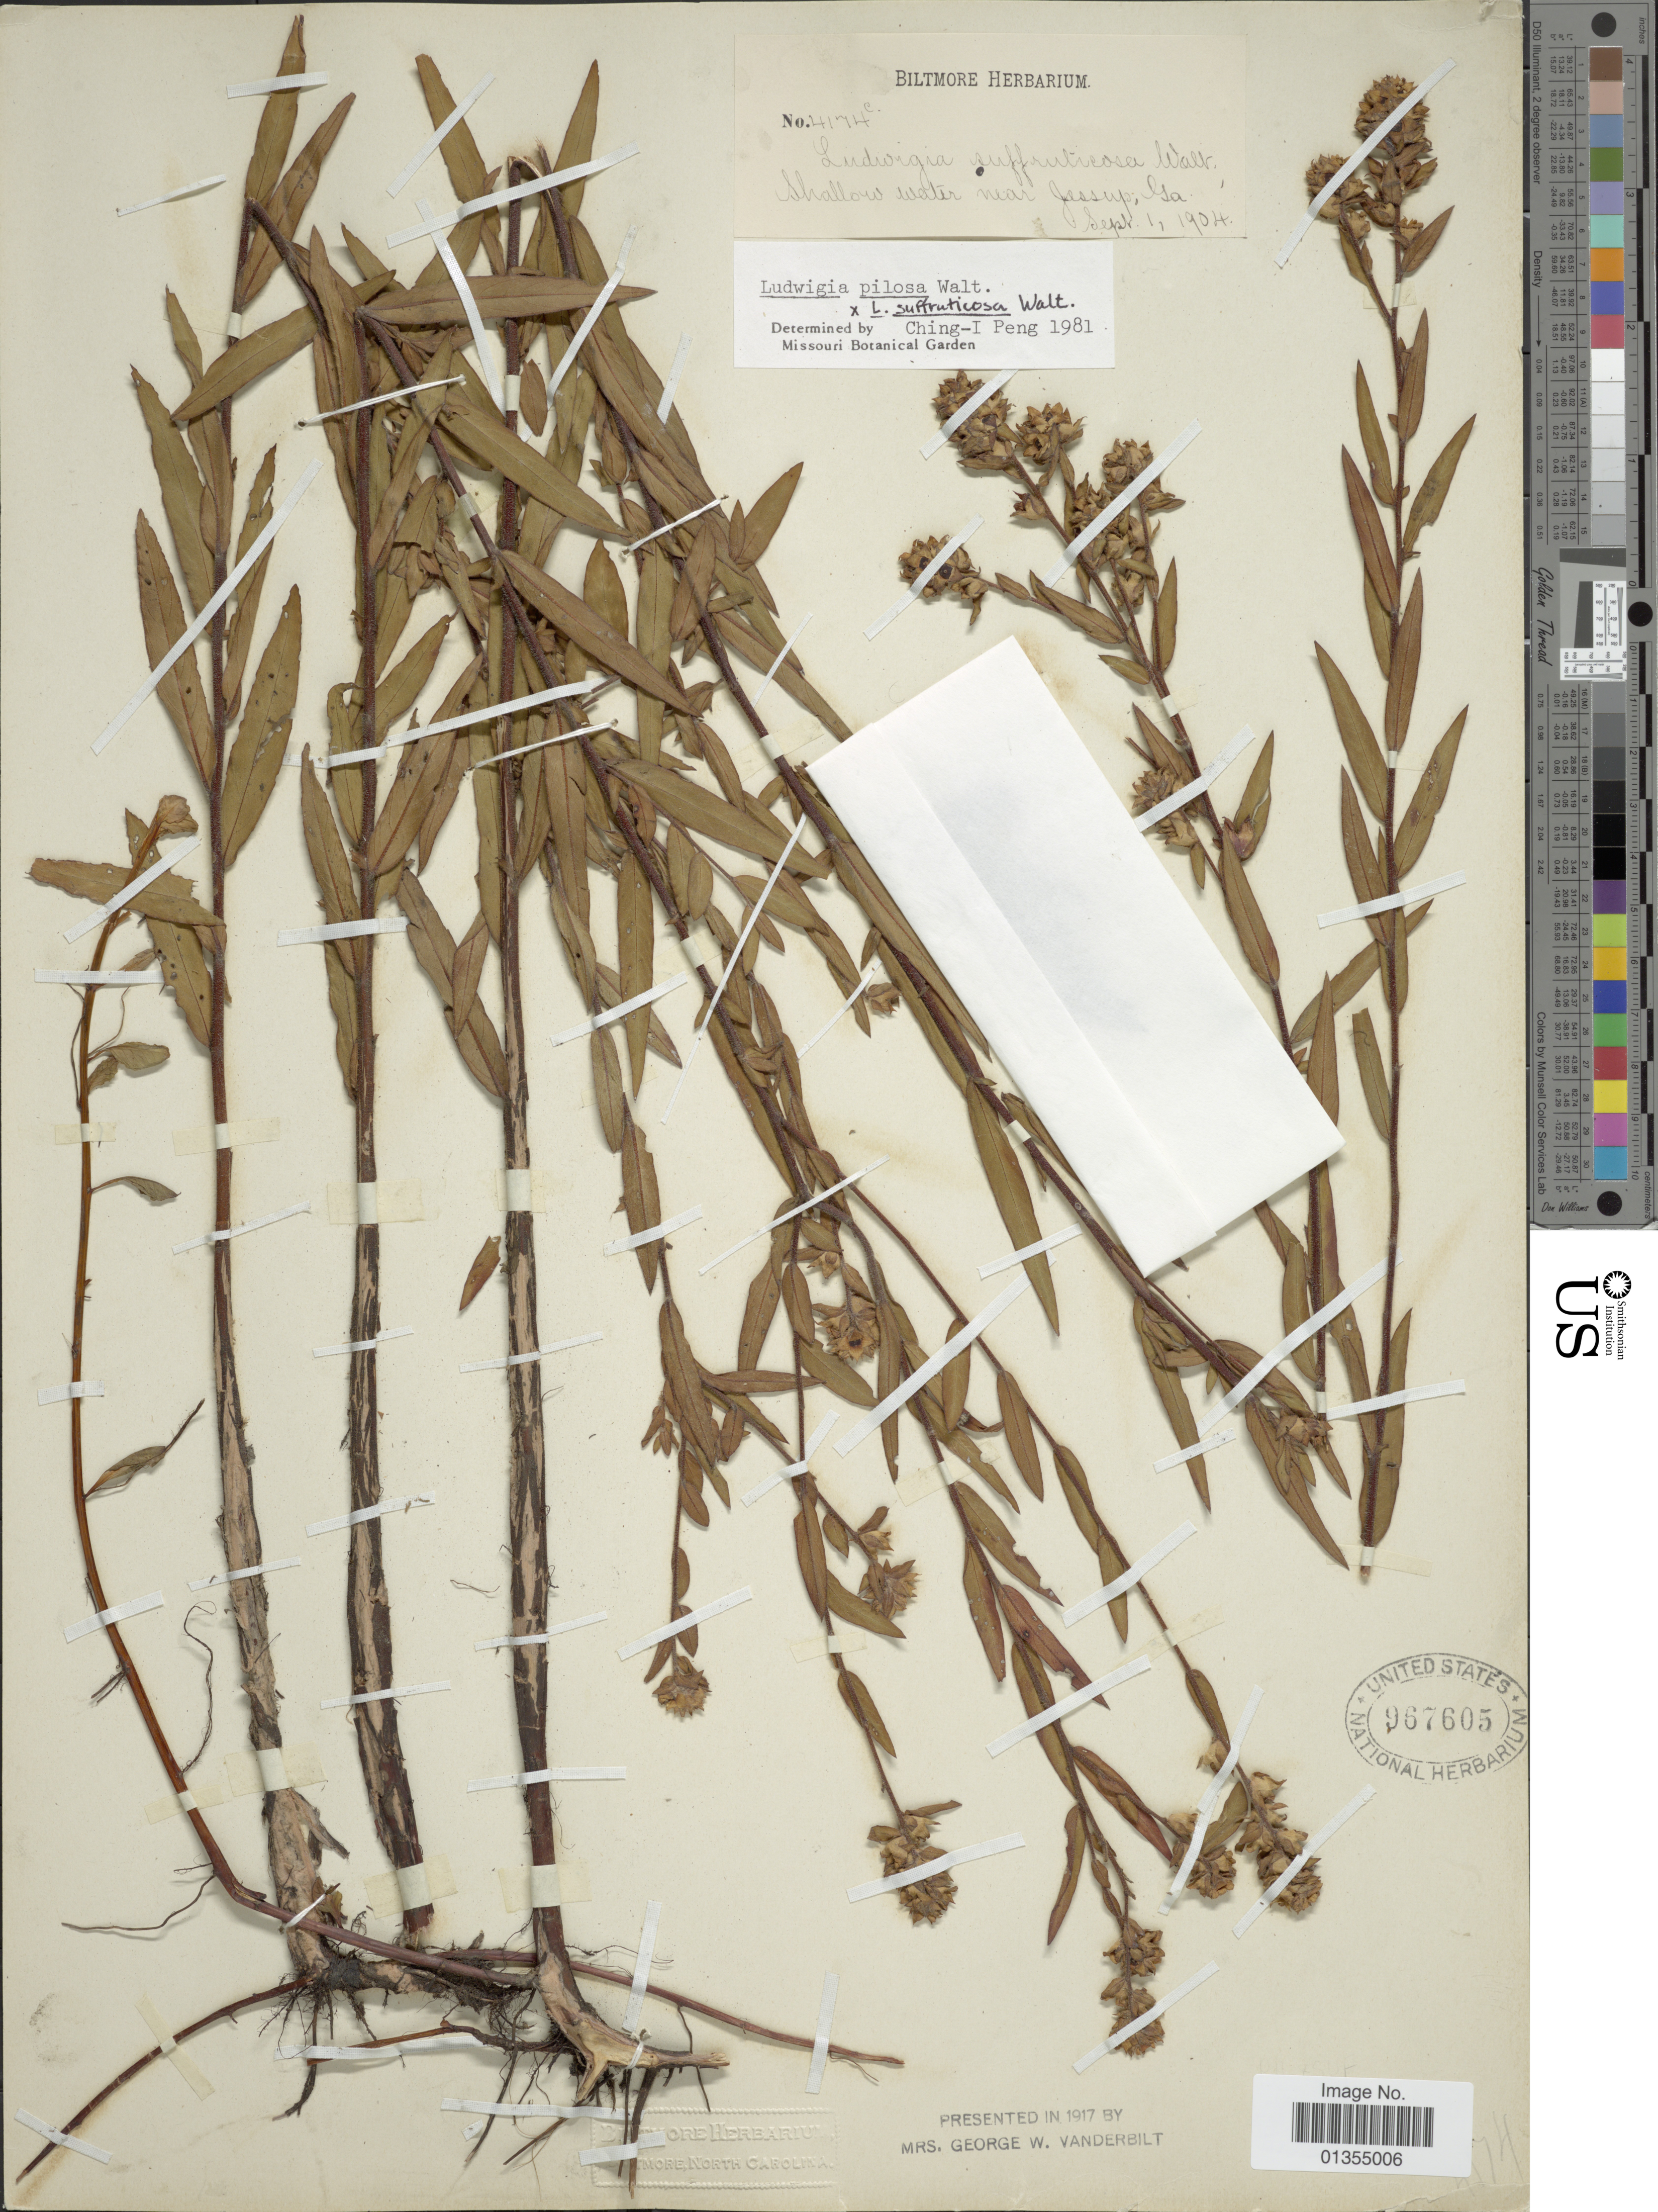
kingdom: Plantae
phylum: Tracheophyta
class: Magnoliopsida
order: Myrtales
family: Onagraceae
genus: Ludwigia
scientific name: Ludwigia pilosa x L. suffruticosa Walter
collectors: ex herb. Biltmore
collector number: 4174c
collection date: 1904-09-01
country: United States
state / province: Georgia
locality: Shallow water near Jessup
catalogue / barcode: US 967605